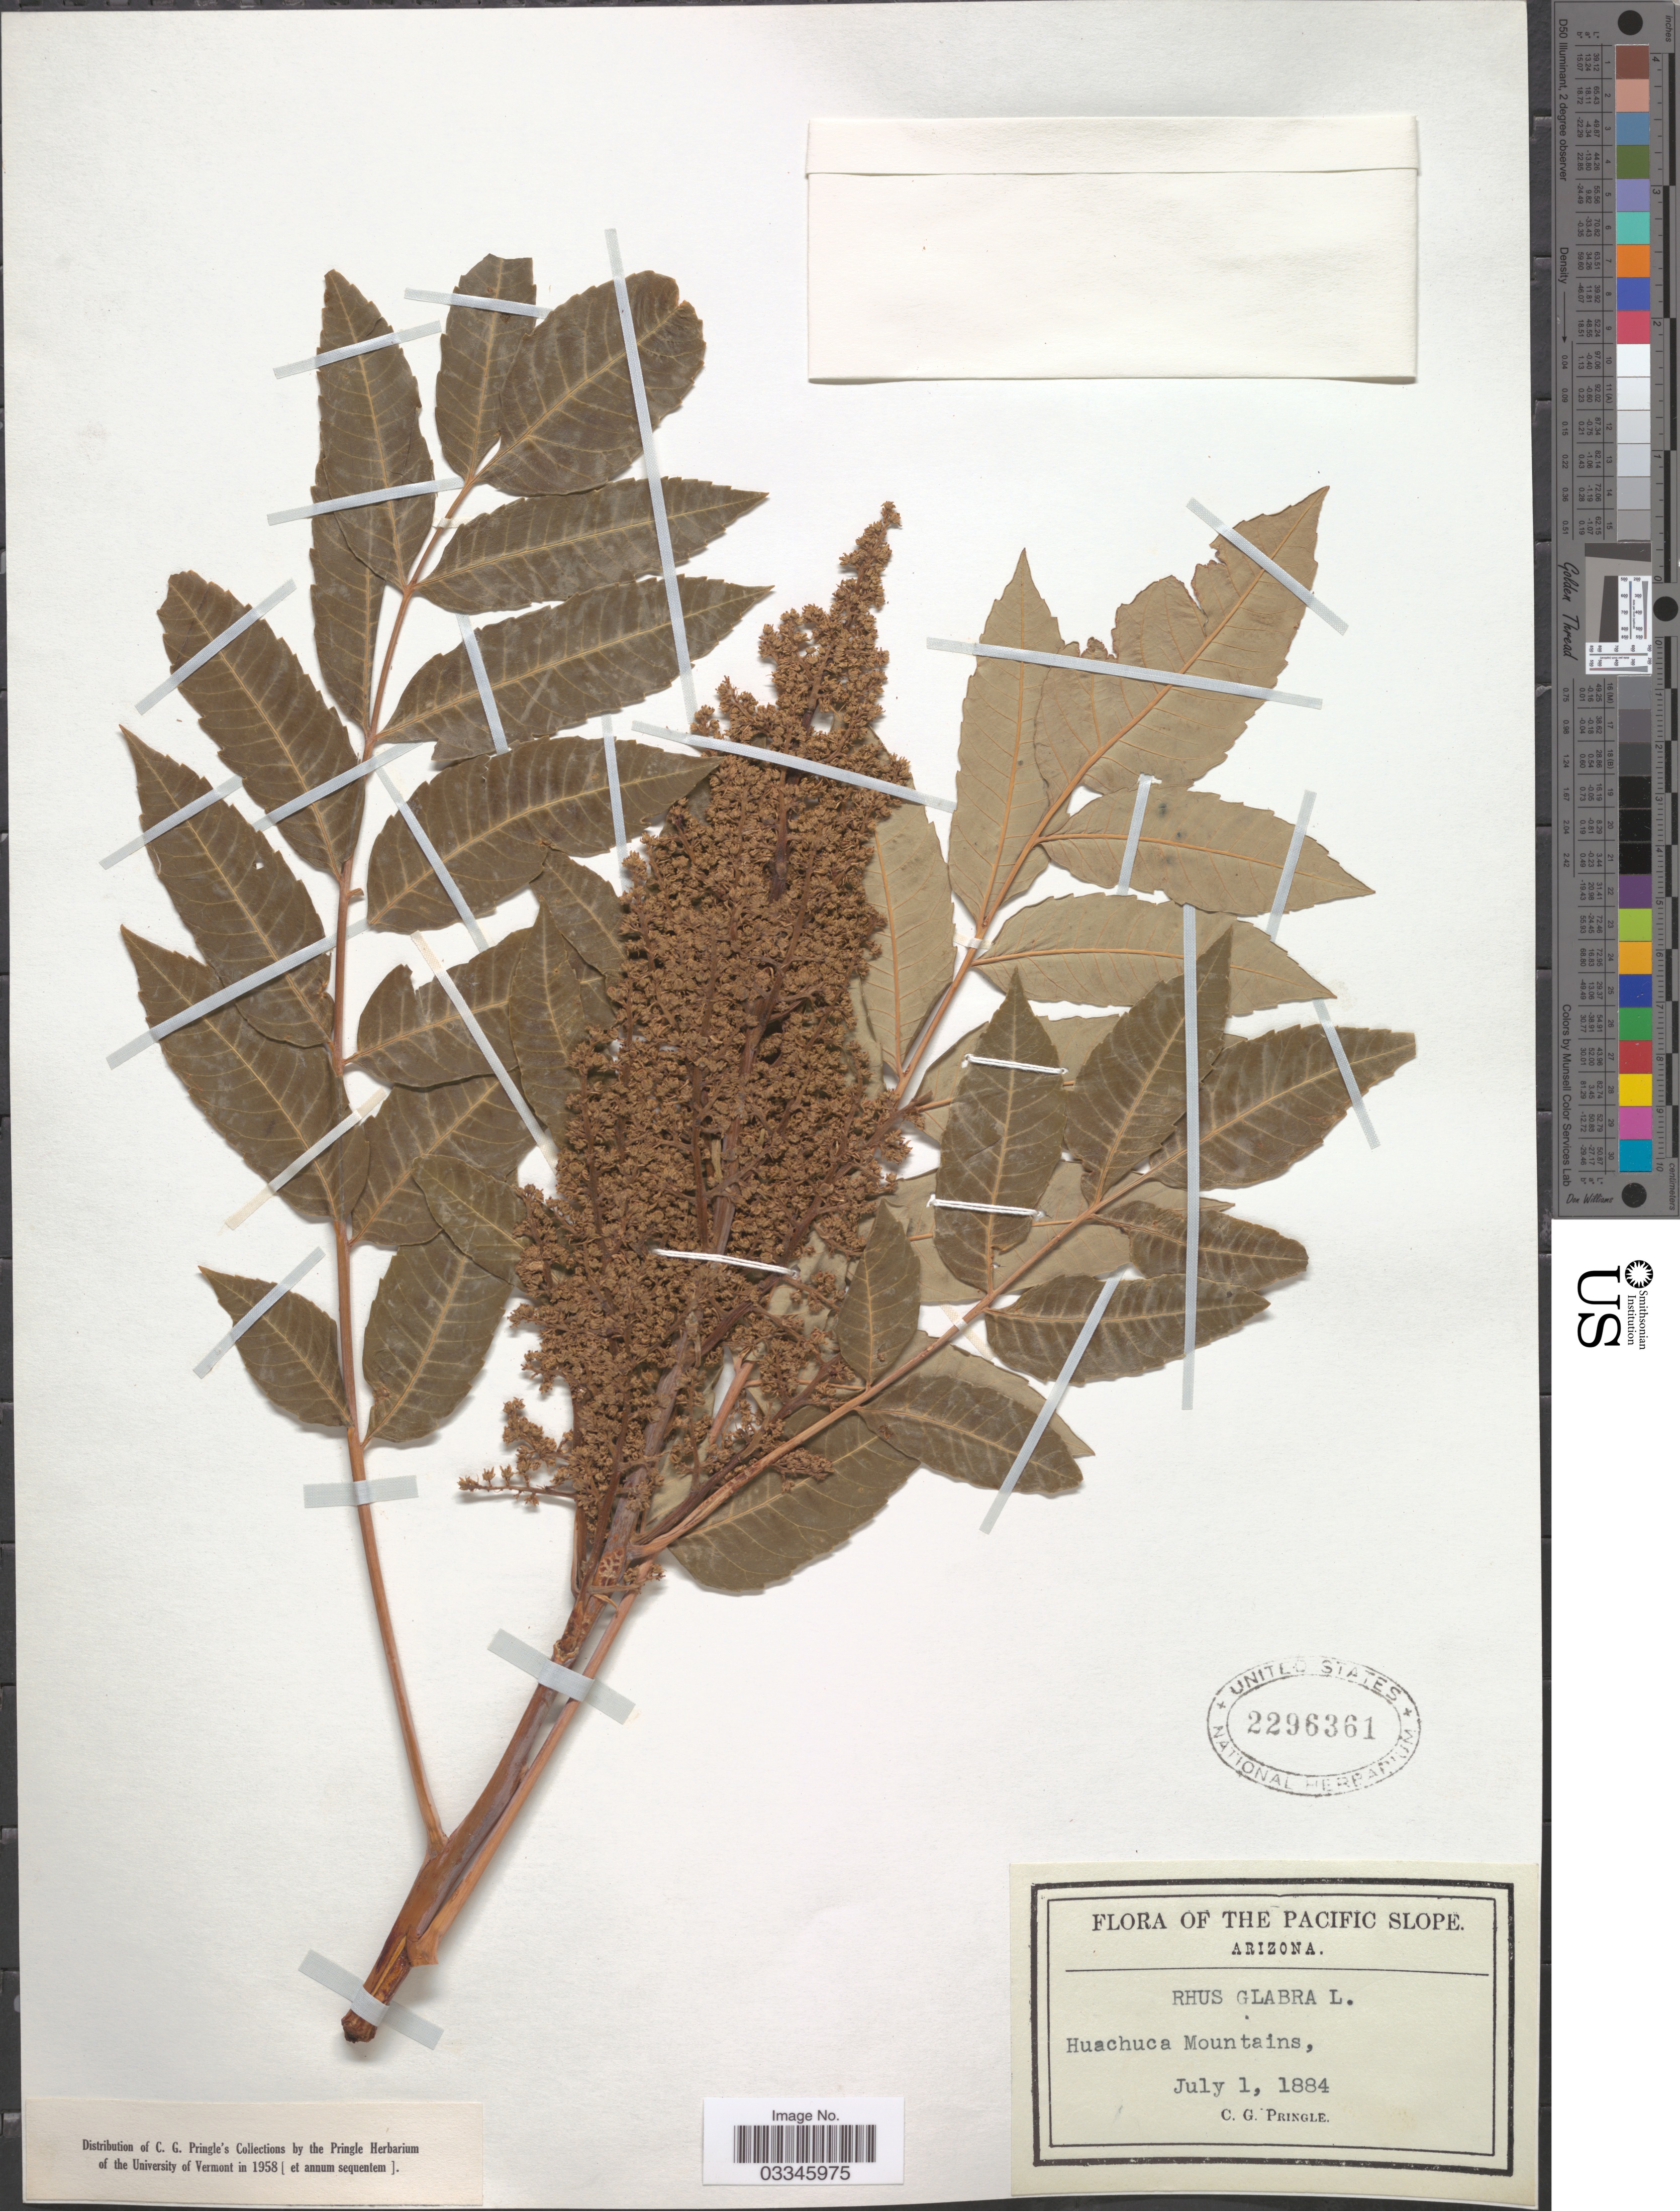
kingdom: Plantae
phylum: Tracheophyta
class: Magnoliopsida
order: Sapindales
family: Anacardiaceae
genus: Rhus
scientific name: Rhus glabra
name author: L.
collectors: C. G. Pringle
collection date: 1884-07-01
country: United States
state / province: Arizona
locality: The Pacific Slope. Huachuca Mountains.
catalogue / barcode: US 2296361